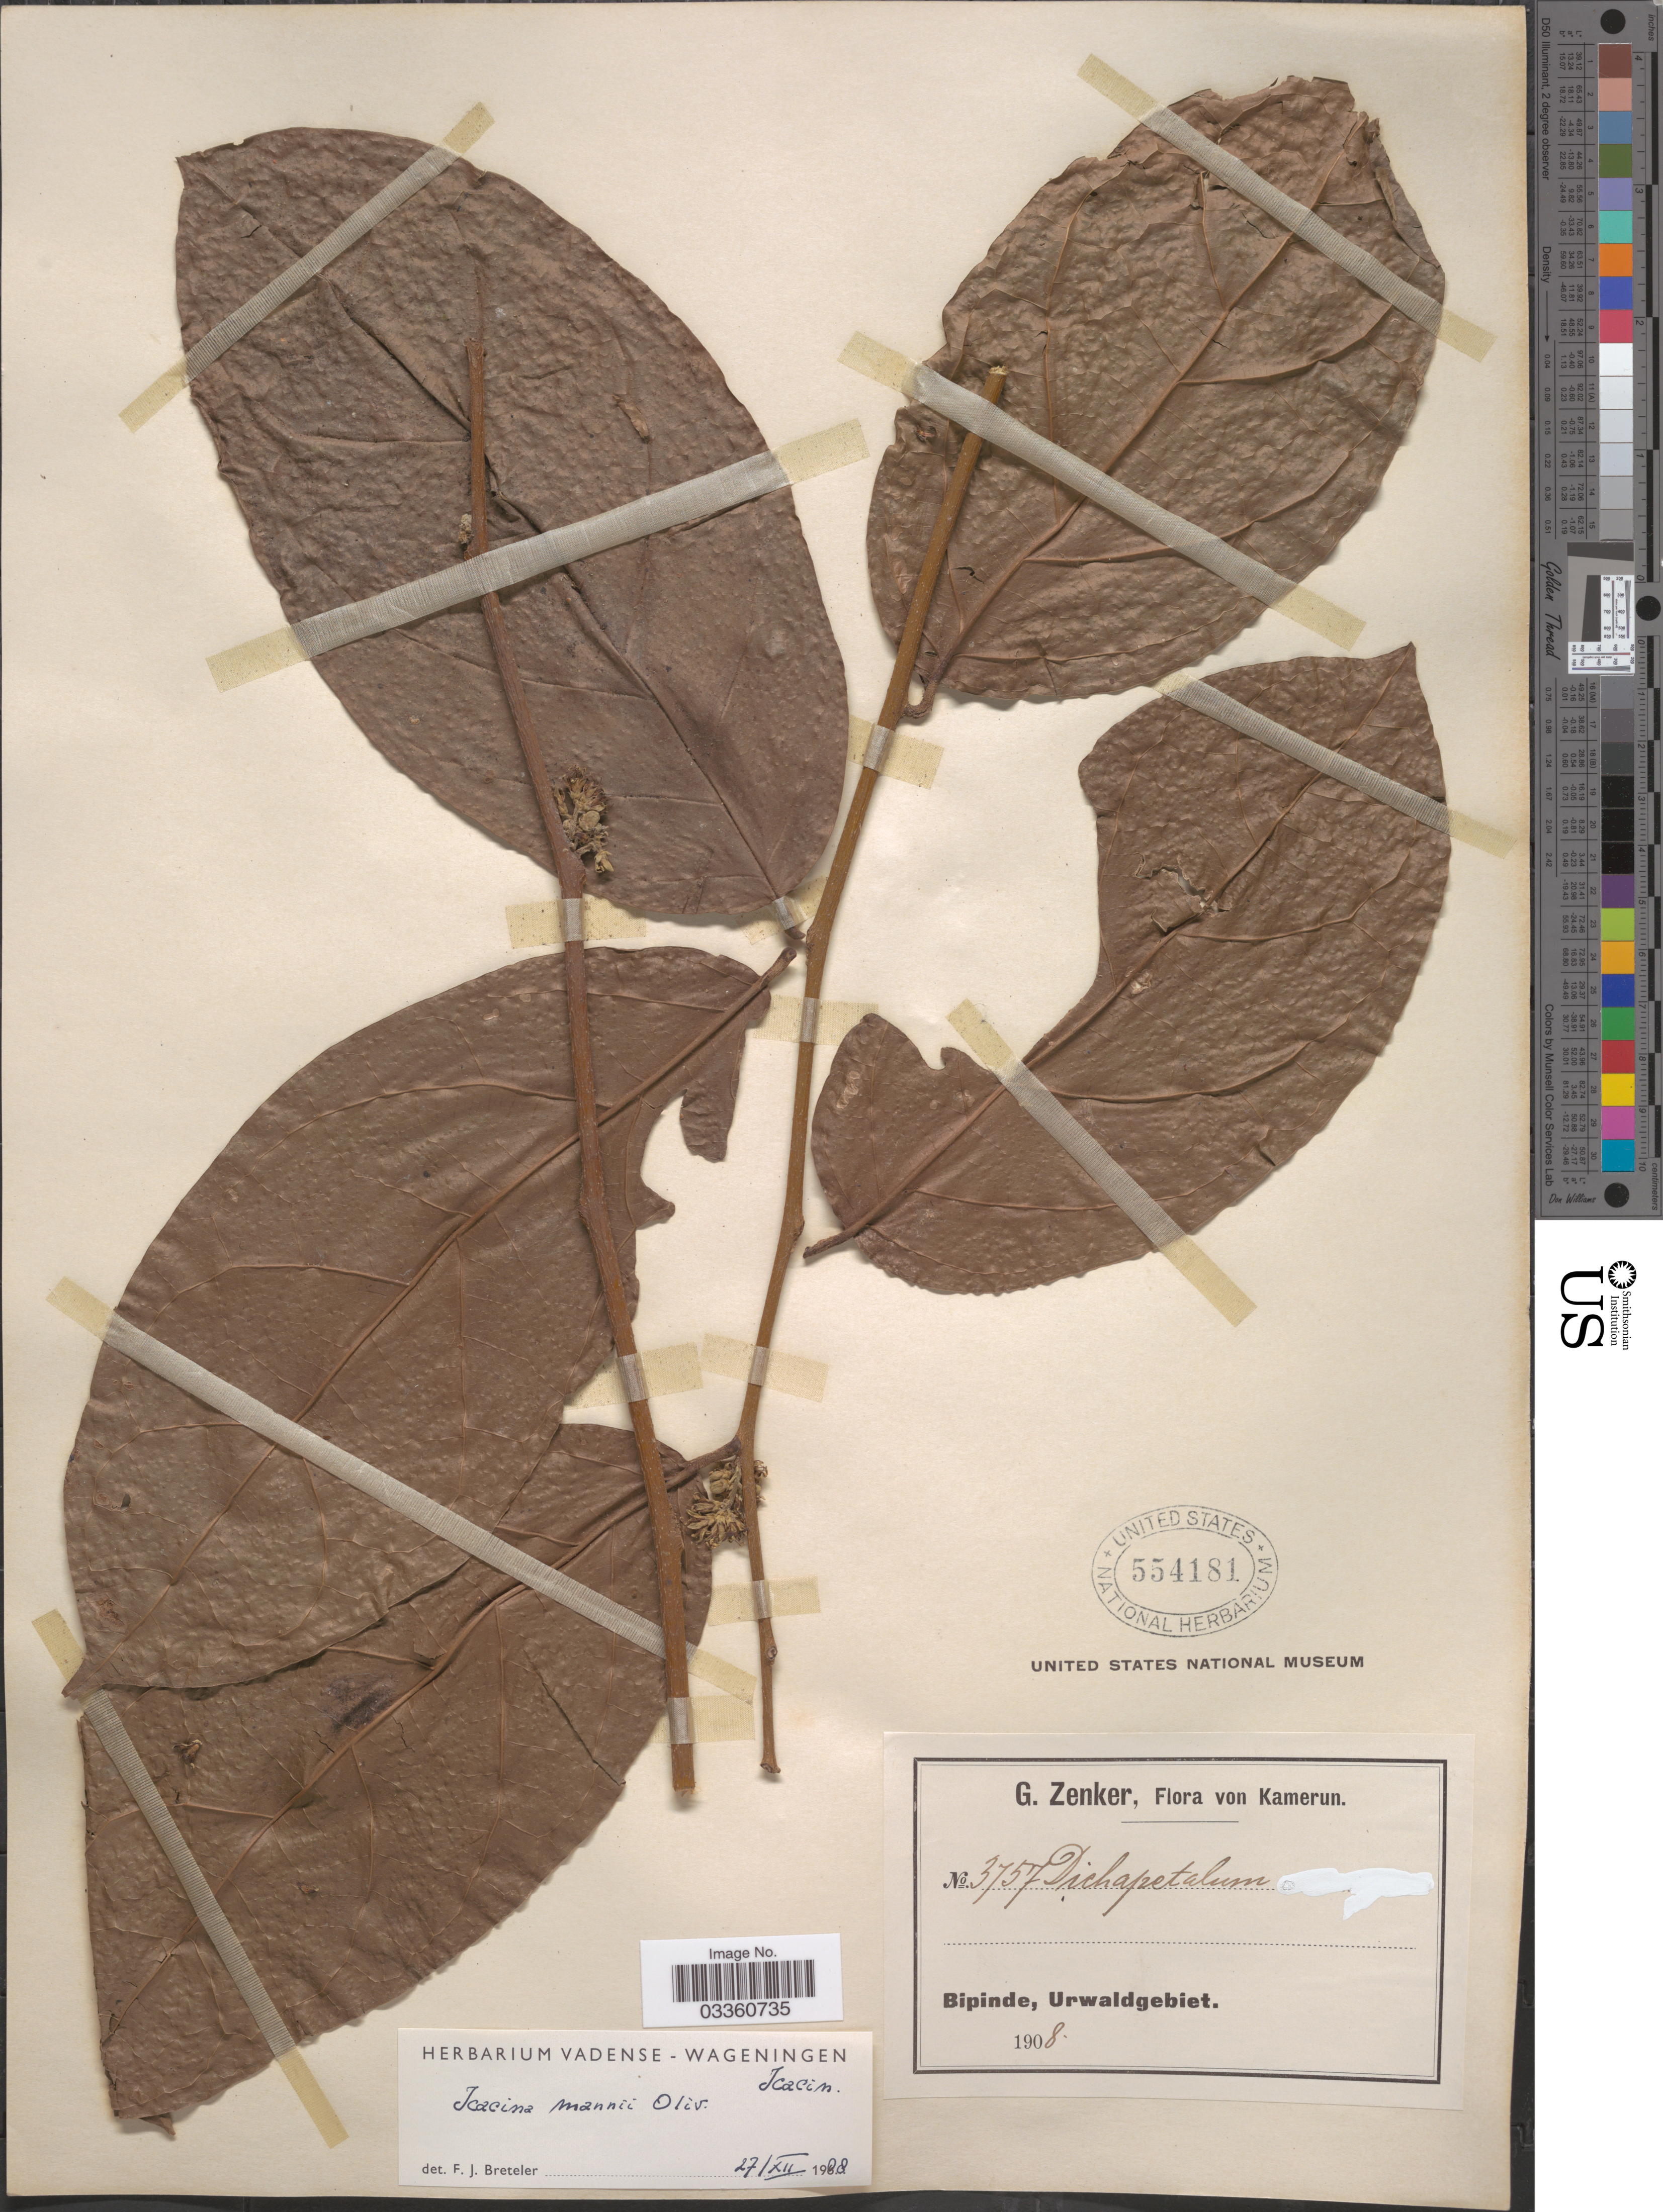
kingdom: Plantae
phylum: Tracheophyta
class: Magnoliopsida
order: Icacinales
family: Icacinaceae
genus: Icacina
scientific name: Icacina mannii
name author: Oliv.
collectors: G. A. Zenker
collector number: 3757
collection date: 1908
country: Cameroon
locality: Kamerun, Bipinde, Urwaldgebiet.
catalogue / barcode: US 554181